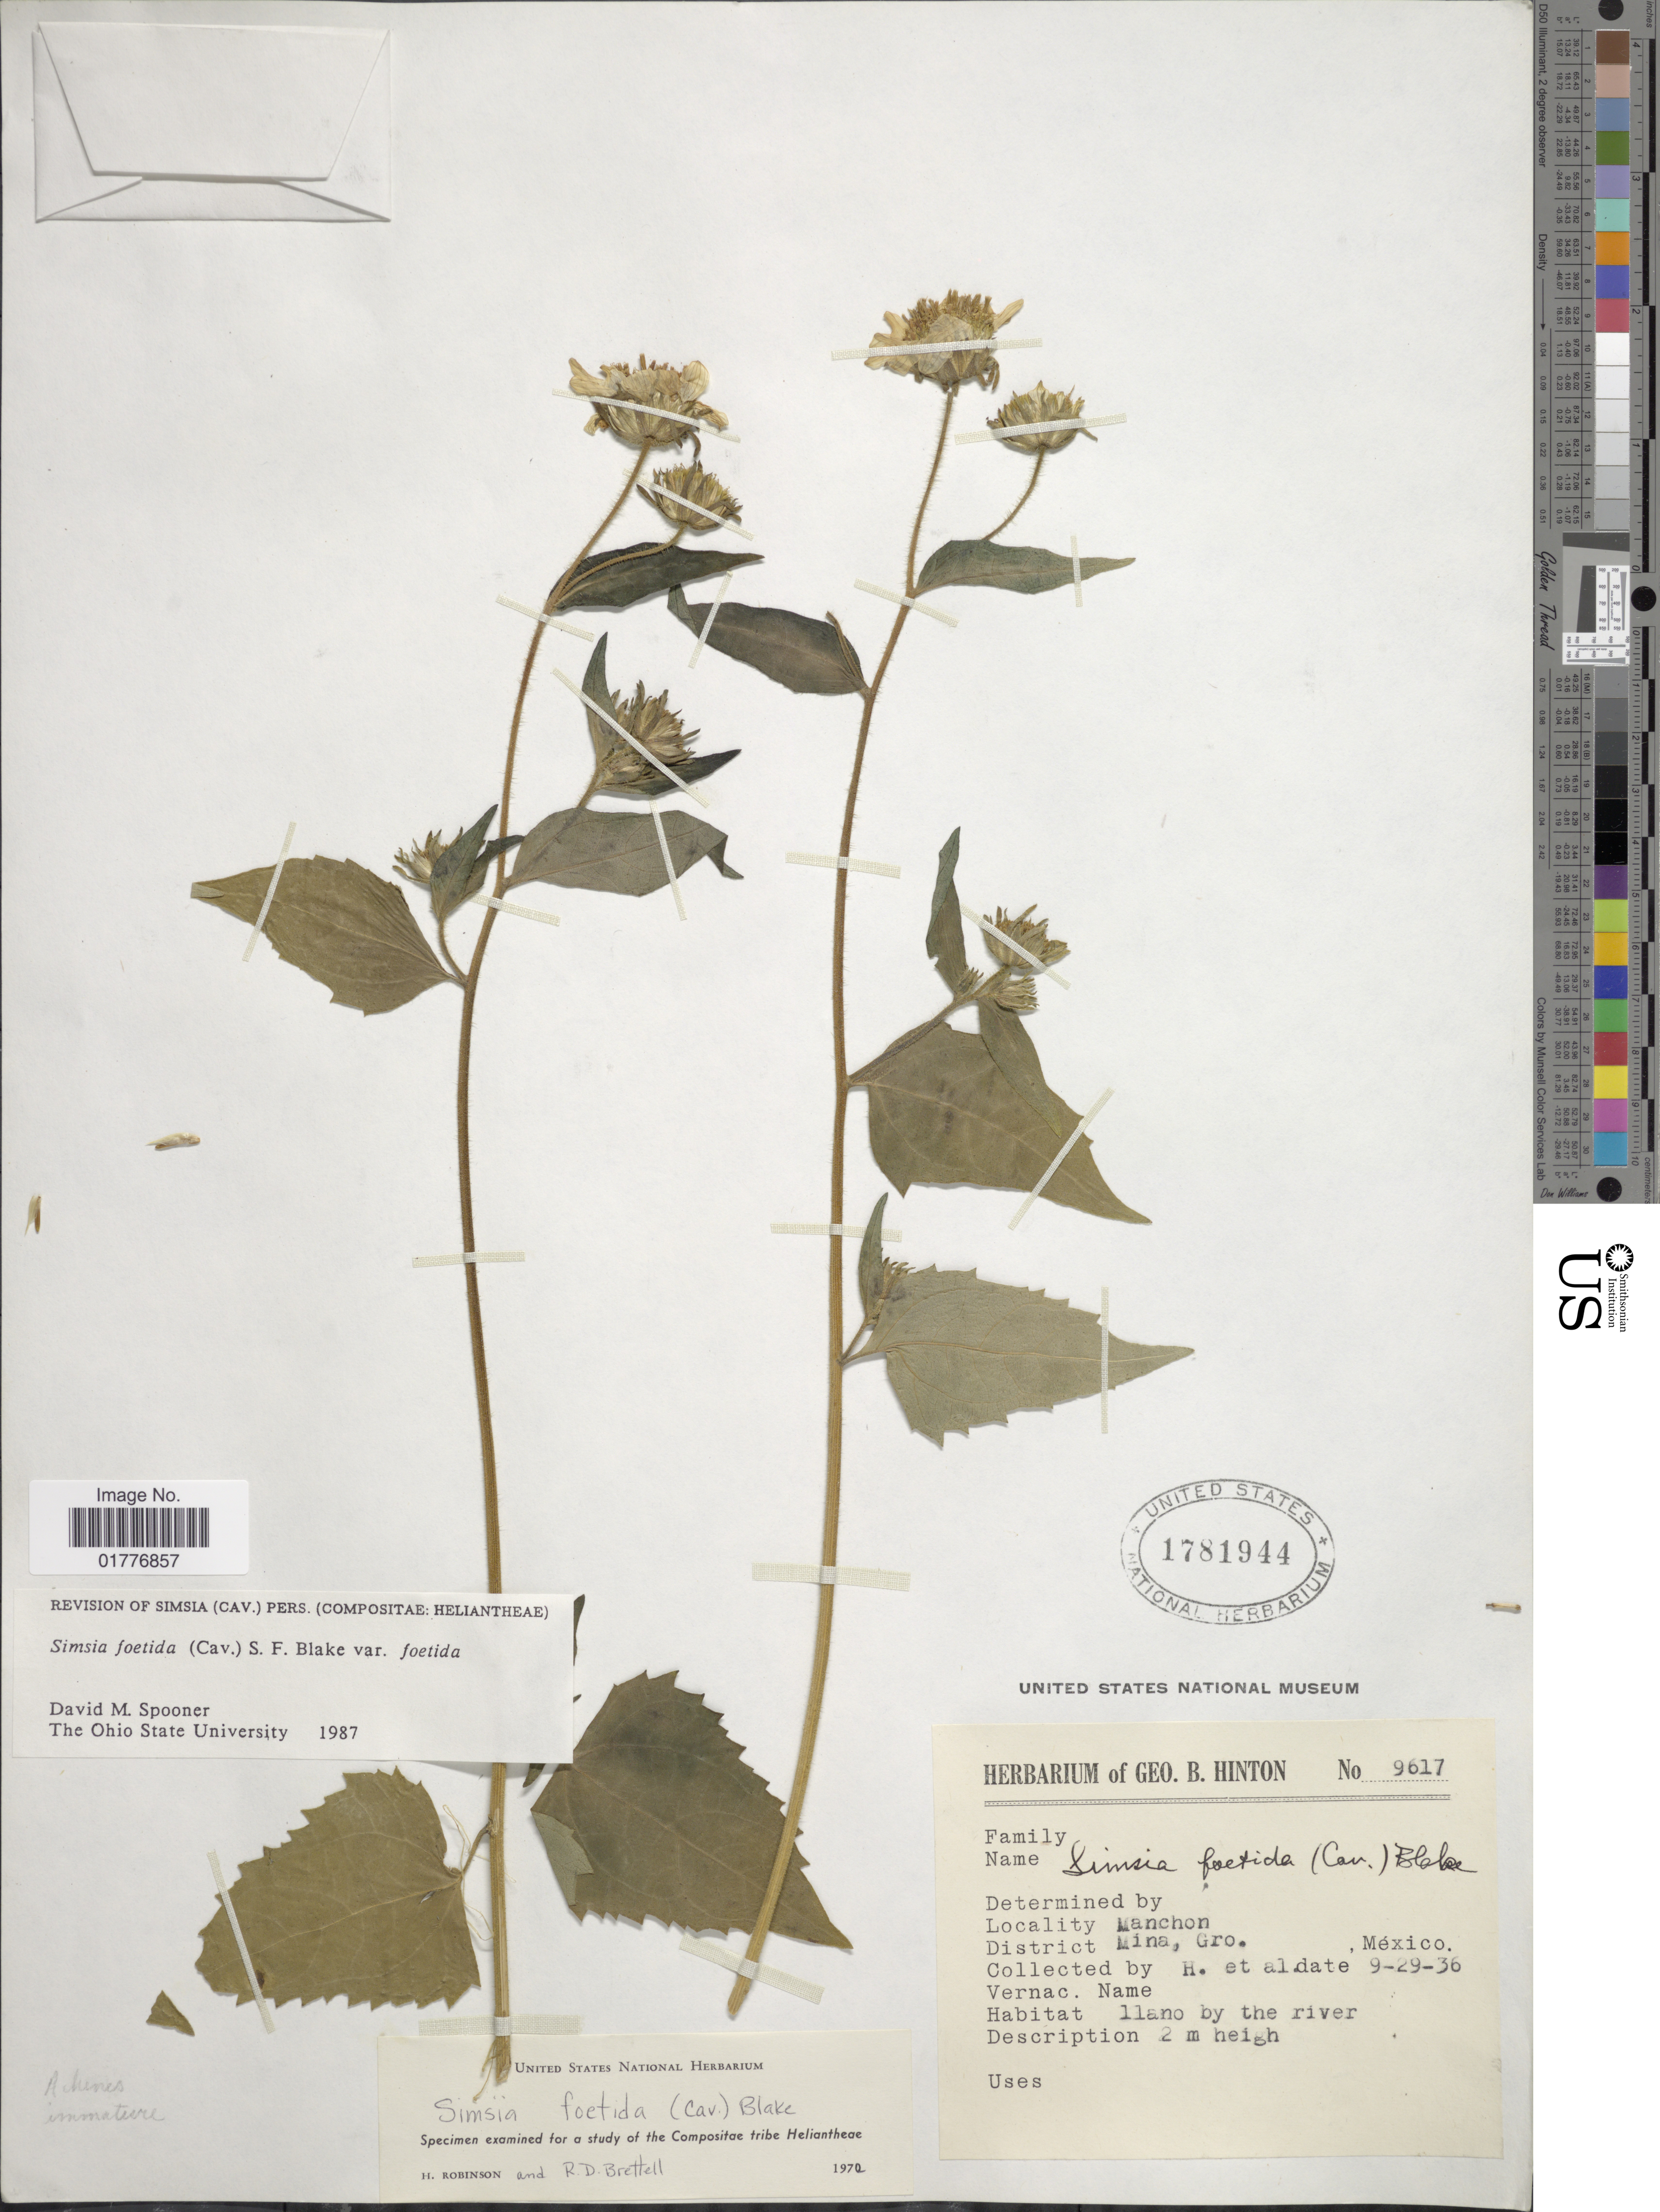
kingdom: Plantae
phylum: Tracheophyta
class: Magnoliopsida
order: Asterales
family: Asteraceae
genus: Simsia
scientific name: Simsia foetida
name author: (Cav.) S.F. Blake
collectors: G. B. Hinton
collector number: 9617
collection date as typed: Transcribed d/m/y: 29/9/36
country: Mexico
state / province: Guerrero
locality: Manchon, District Mina, Gro., Mexico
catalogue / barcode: US 1781944